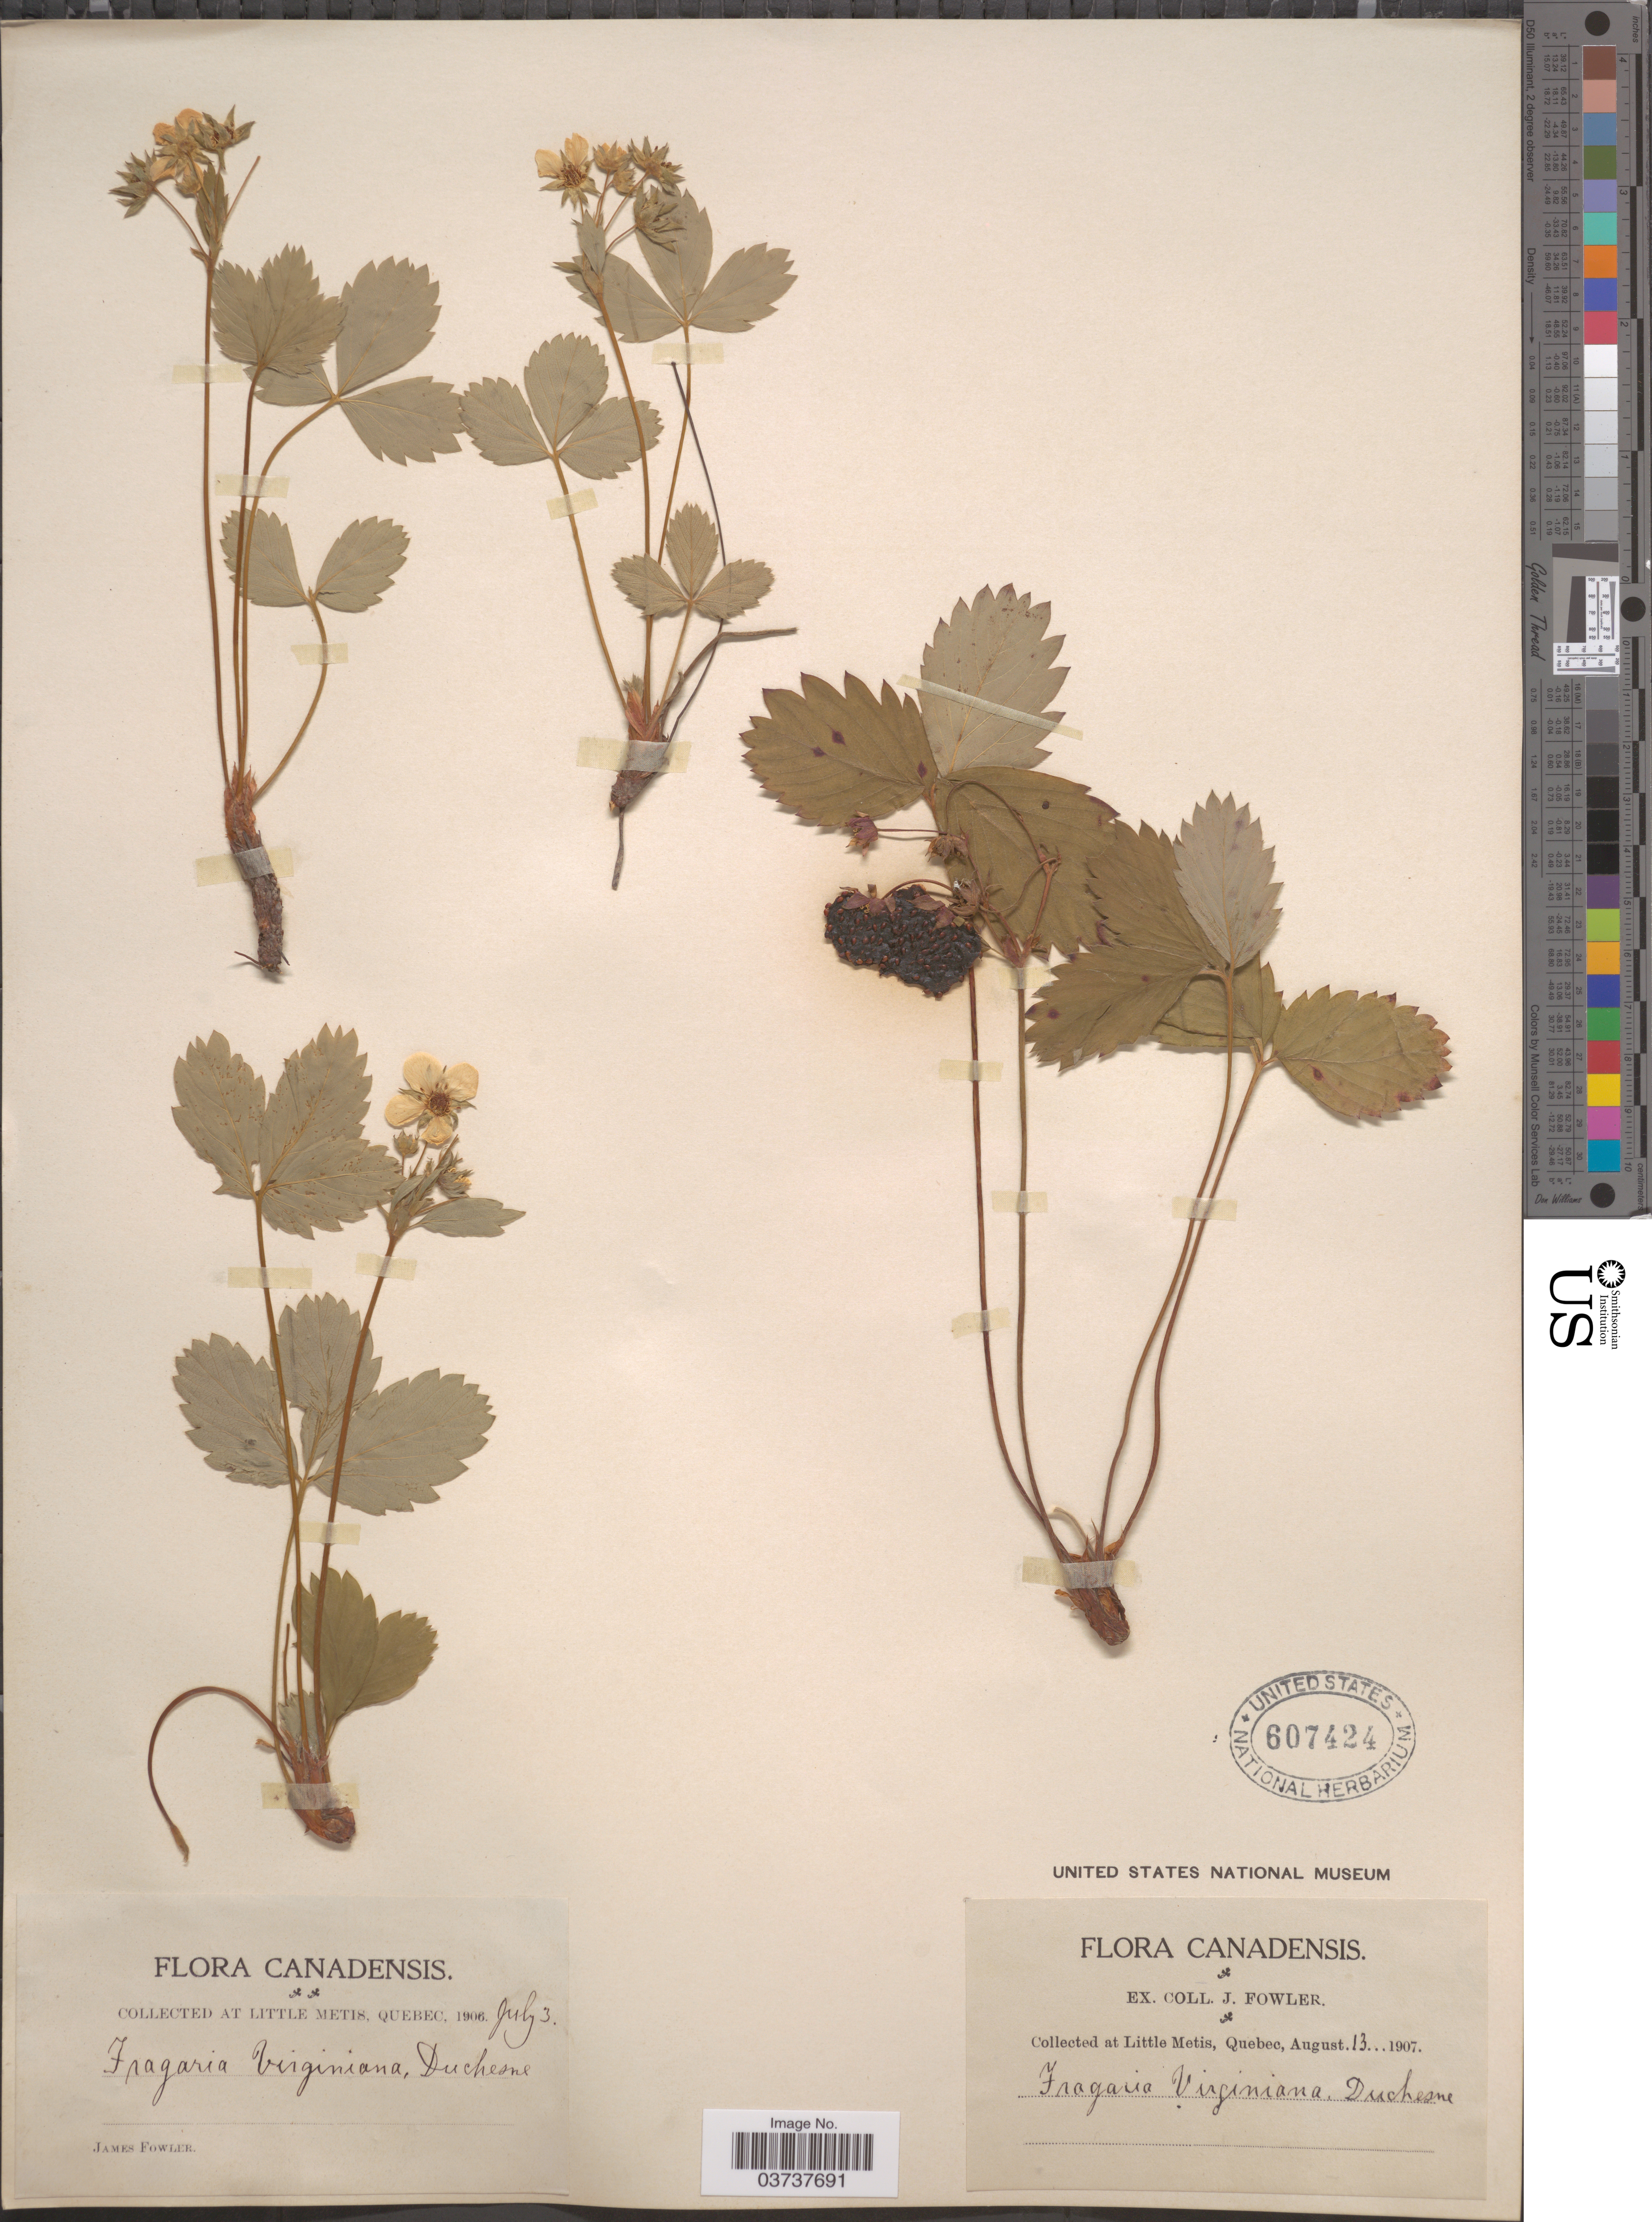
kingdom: Plantae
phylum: Tracheophyta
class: Magnoliopsida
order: Rosales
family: Rosaceae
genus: Fragaria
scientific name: Fragaria virginiana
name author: Mill.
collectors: J. P. Fowler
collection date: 1906-07-03/1907-08-13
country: Canada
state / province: Quebec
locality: At Little Metis.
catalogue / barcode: US 607424